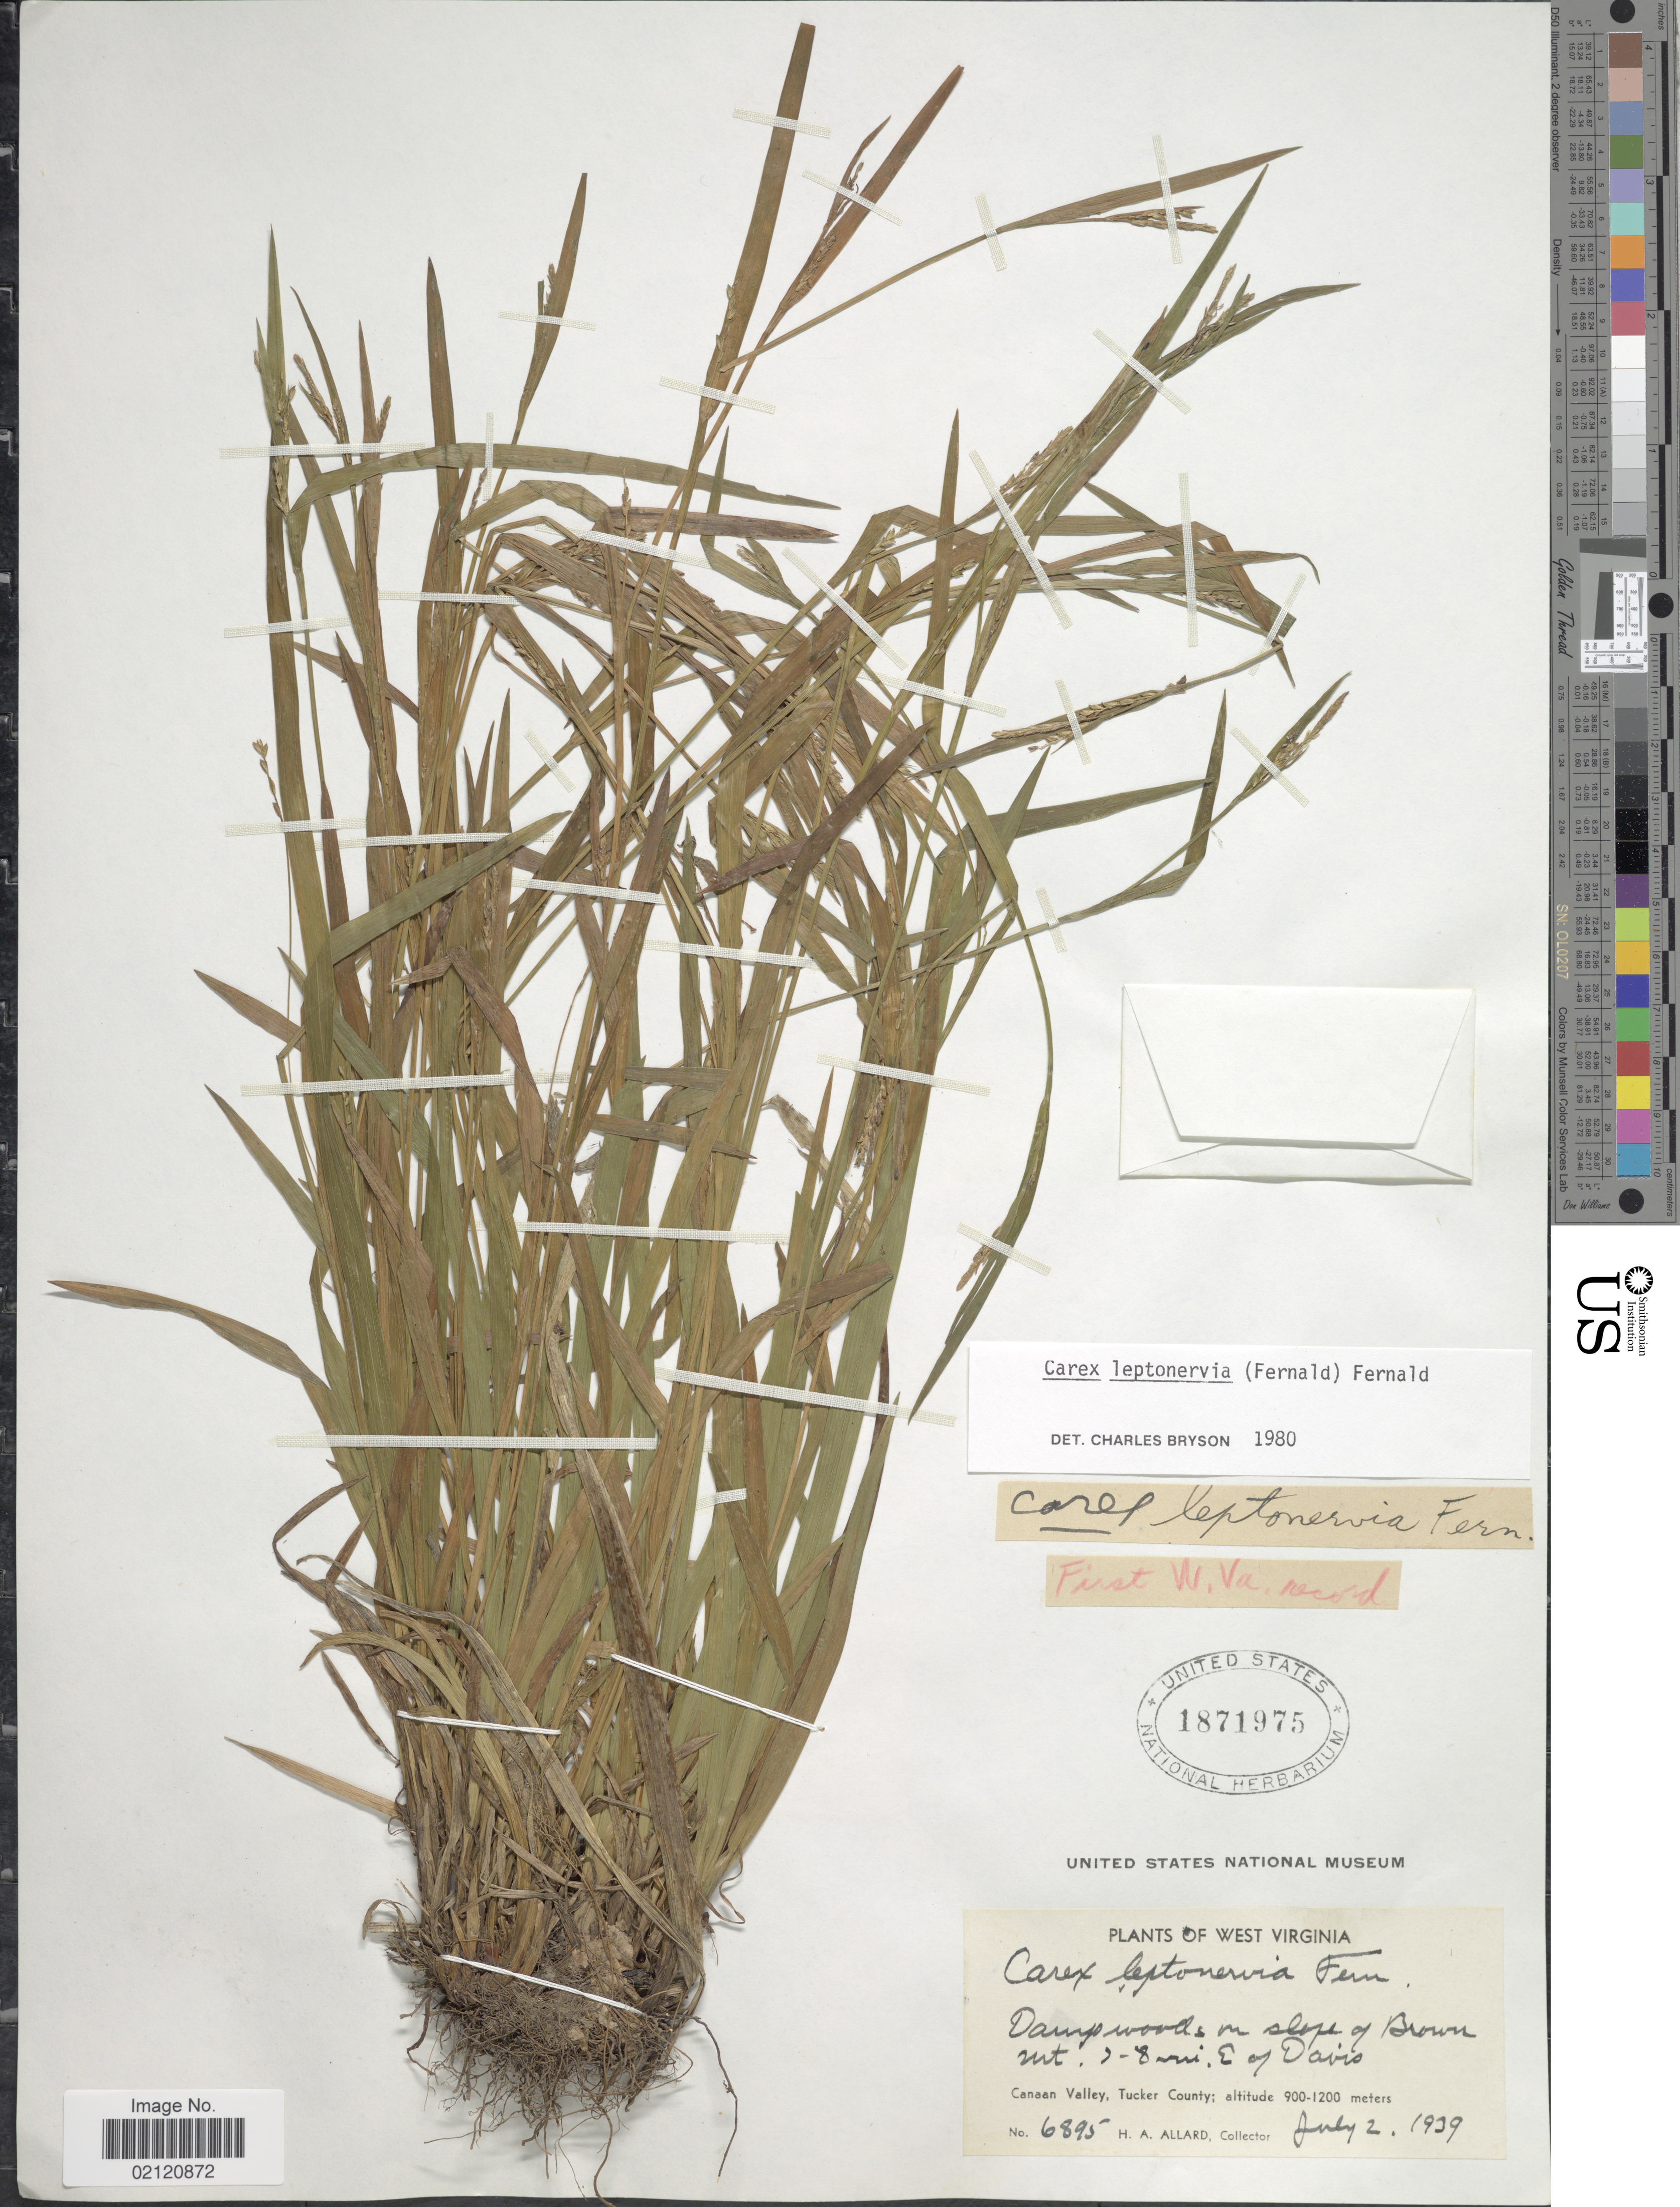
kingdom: Plantae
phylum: Tracheophyta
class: Liliopsida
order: Poales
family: Cyperaceae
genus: Carex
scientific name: Carex leptonervia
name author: (Fernald) Fernald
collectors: H. A. Allard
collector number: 6895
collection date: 1939-07-02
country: United States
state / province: West Virginia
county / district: Tucker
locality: Damp woods on slope of Brown mt. 7-8 mi. E of Davis, Canaan Valley, Tucker County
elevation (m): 900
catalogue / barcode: US 1871975